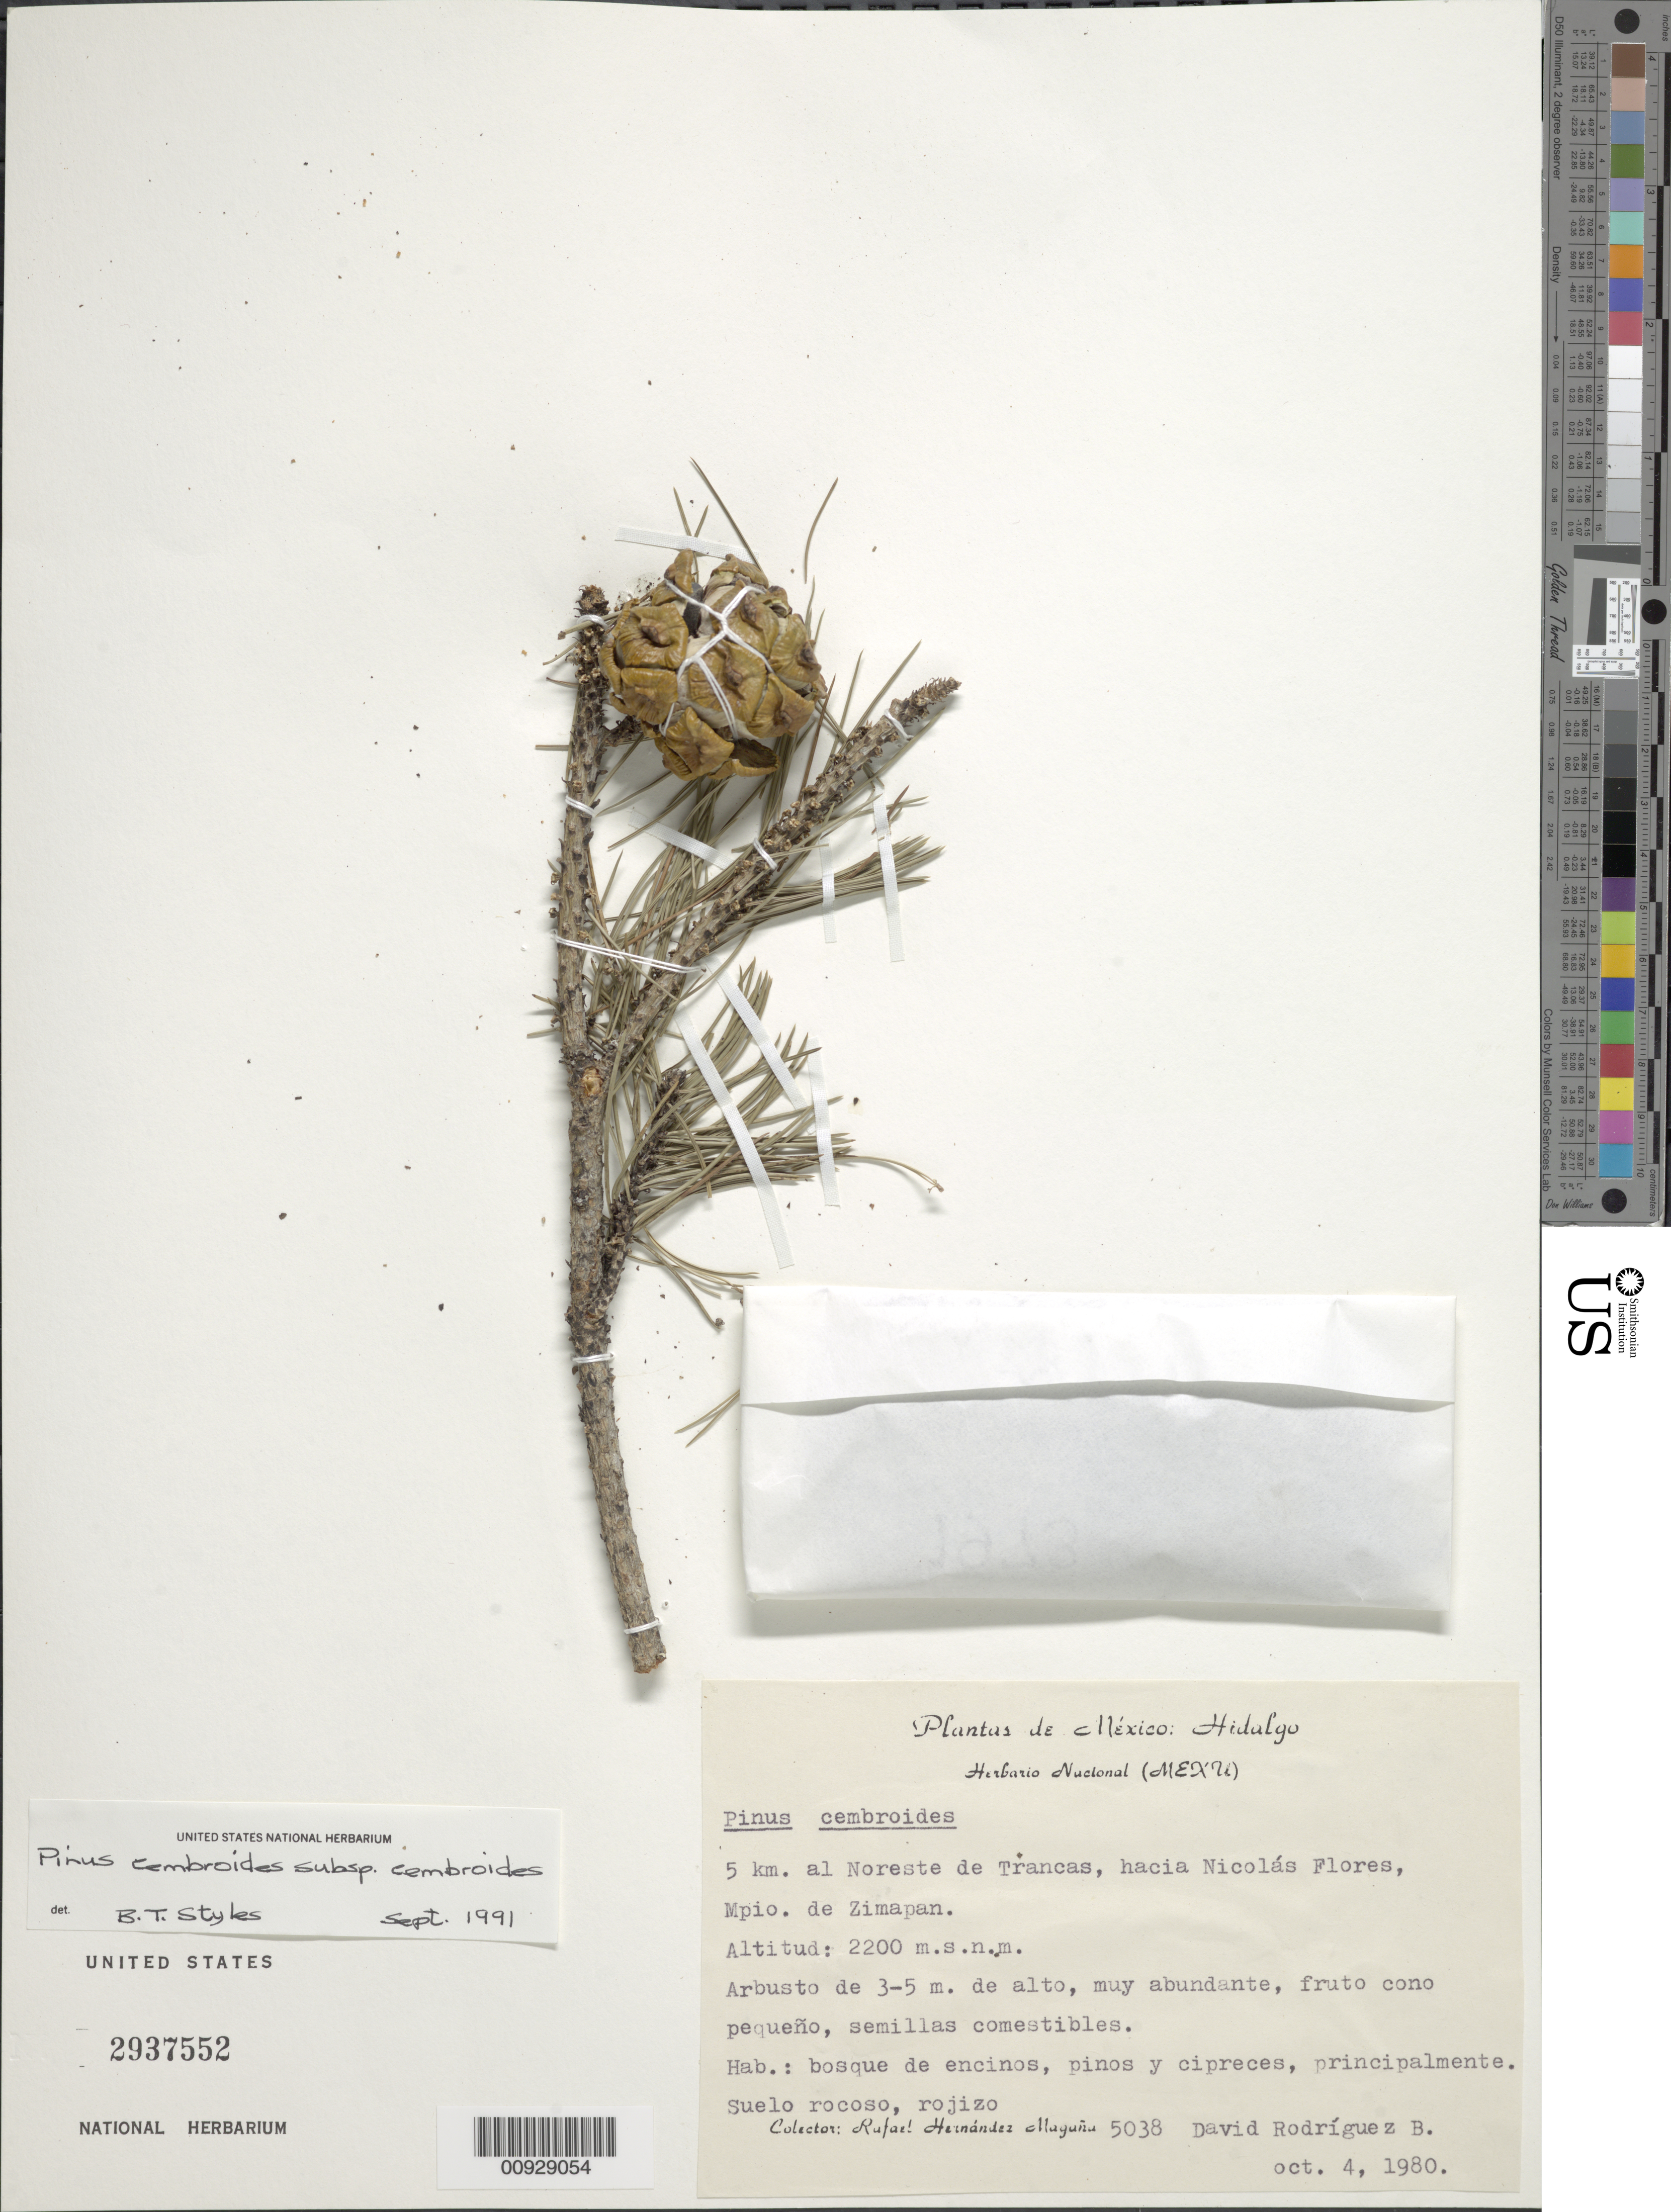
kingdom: Plantae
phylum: Tracheophyta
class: Pinopsida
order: Pinales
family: Pinaceae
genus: Pinus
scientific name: Pinus cembroides subsp. cembroides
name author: Zucc.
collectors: R. M. Hernandez & D. Rodriguez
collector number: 5038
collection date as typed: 04 Oct 1980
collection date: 1980-10-04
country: Mexico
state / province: Hidalgo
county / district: Zimapán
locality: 5 km. al Noreste de Trancas, hacia Nicolás Flores.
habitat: Bosque de encinos, pinos y cipreces, principalmente. Suelo rocoso, rojizo.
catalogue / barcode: US 2937552